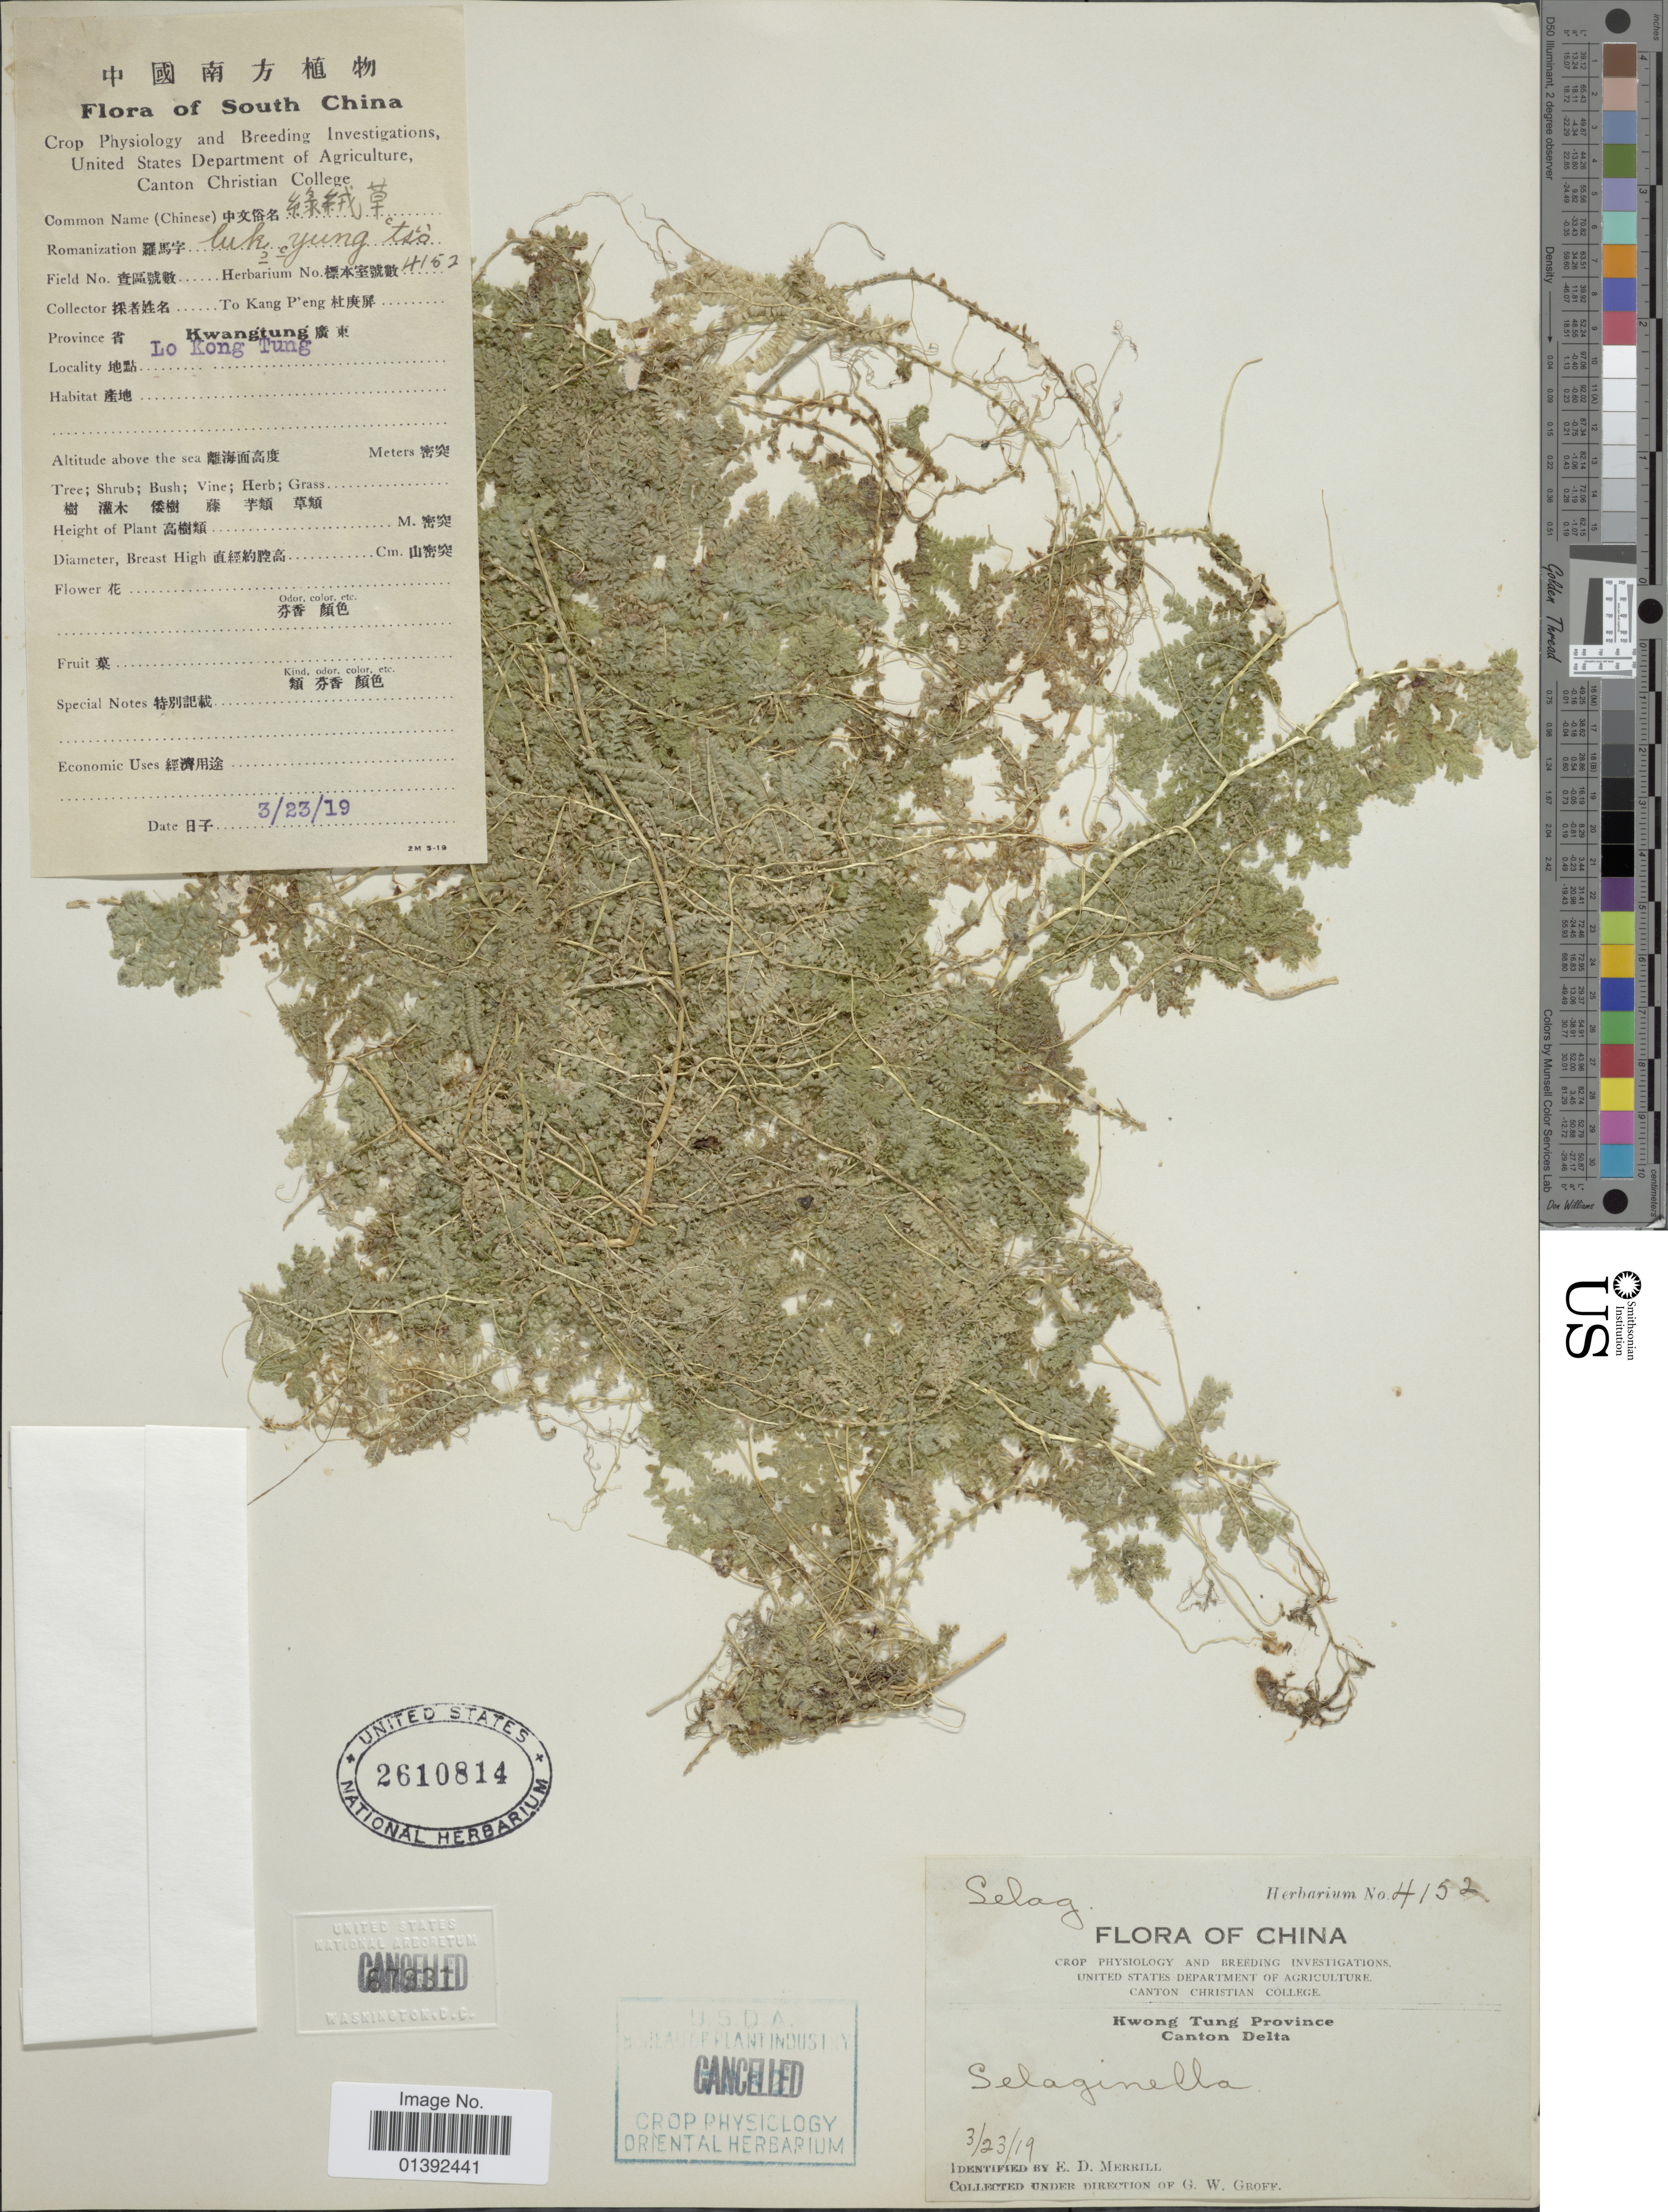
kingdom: Plantae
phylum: Tracheophyta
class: Lycopodiopsida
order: Selaginellales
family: Selaginellaceae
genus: Selaginella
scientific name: Selaginella sp.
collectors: To Kang P'eng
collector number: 4152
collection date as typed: Transcribed d/m/y: 23/3/19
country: China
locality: South China, Kwangtung, Lo Kong Tung, Canton Deita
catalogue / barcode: US 2610814